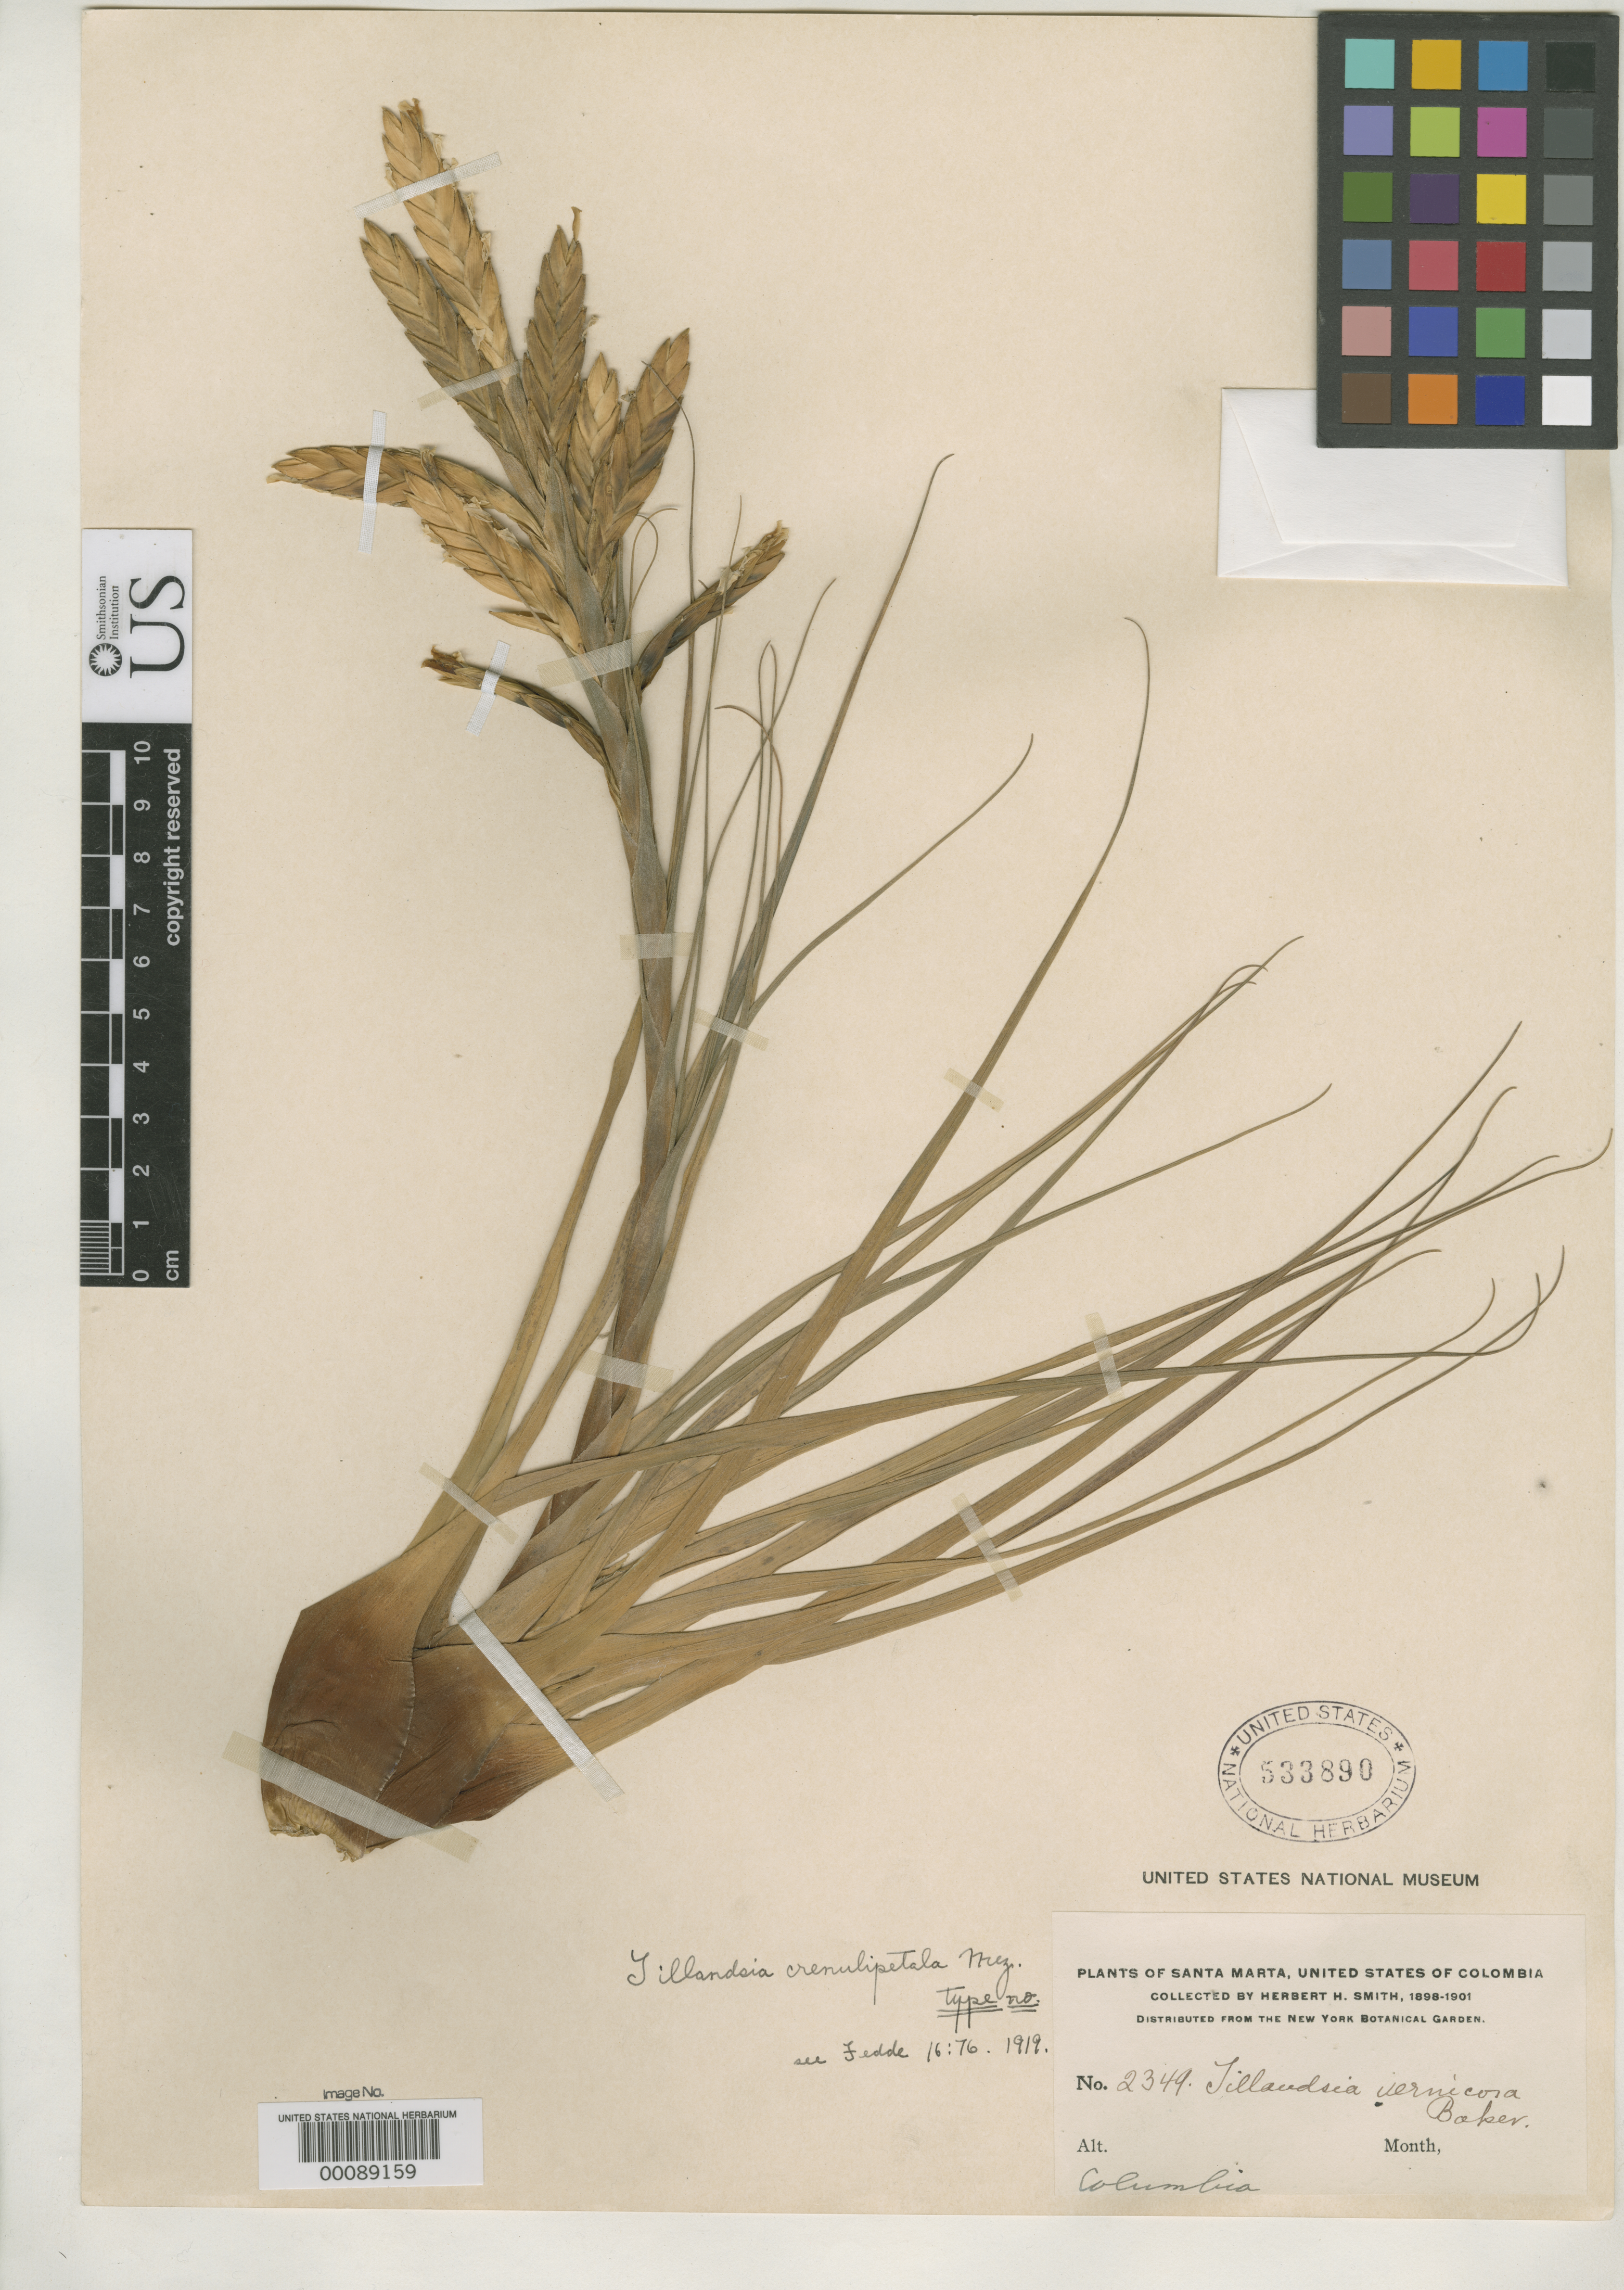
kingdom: Plantae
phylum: Tracheophyta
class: Liliopsida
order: Poales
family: Bromeliaceae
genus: Tillandsia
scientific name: Tillandsia crenulipetala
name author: Mez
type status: Isotype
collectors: Herbert H. Smith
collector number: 2349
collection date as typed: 1898 to -- --- 1901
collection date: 1898/1901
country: Colombia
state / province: Magdalena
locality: Santa Marta.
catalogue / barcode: US 533890